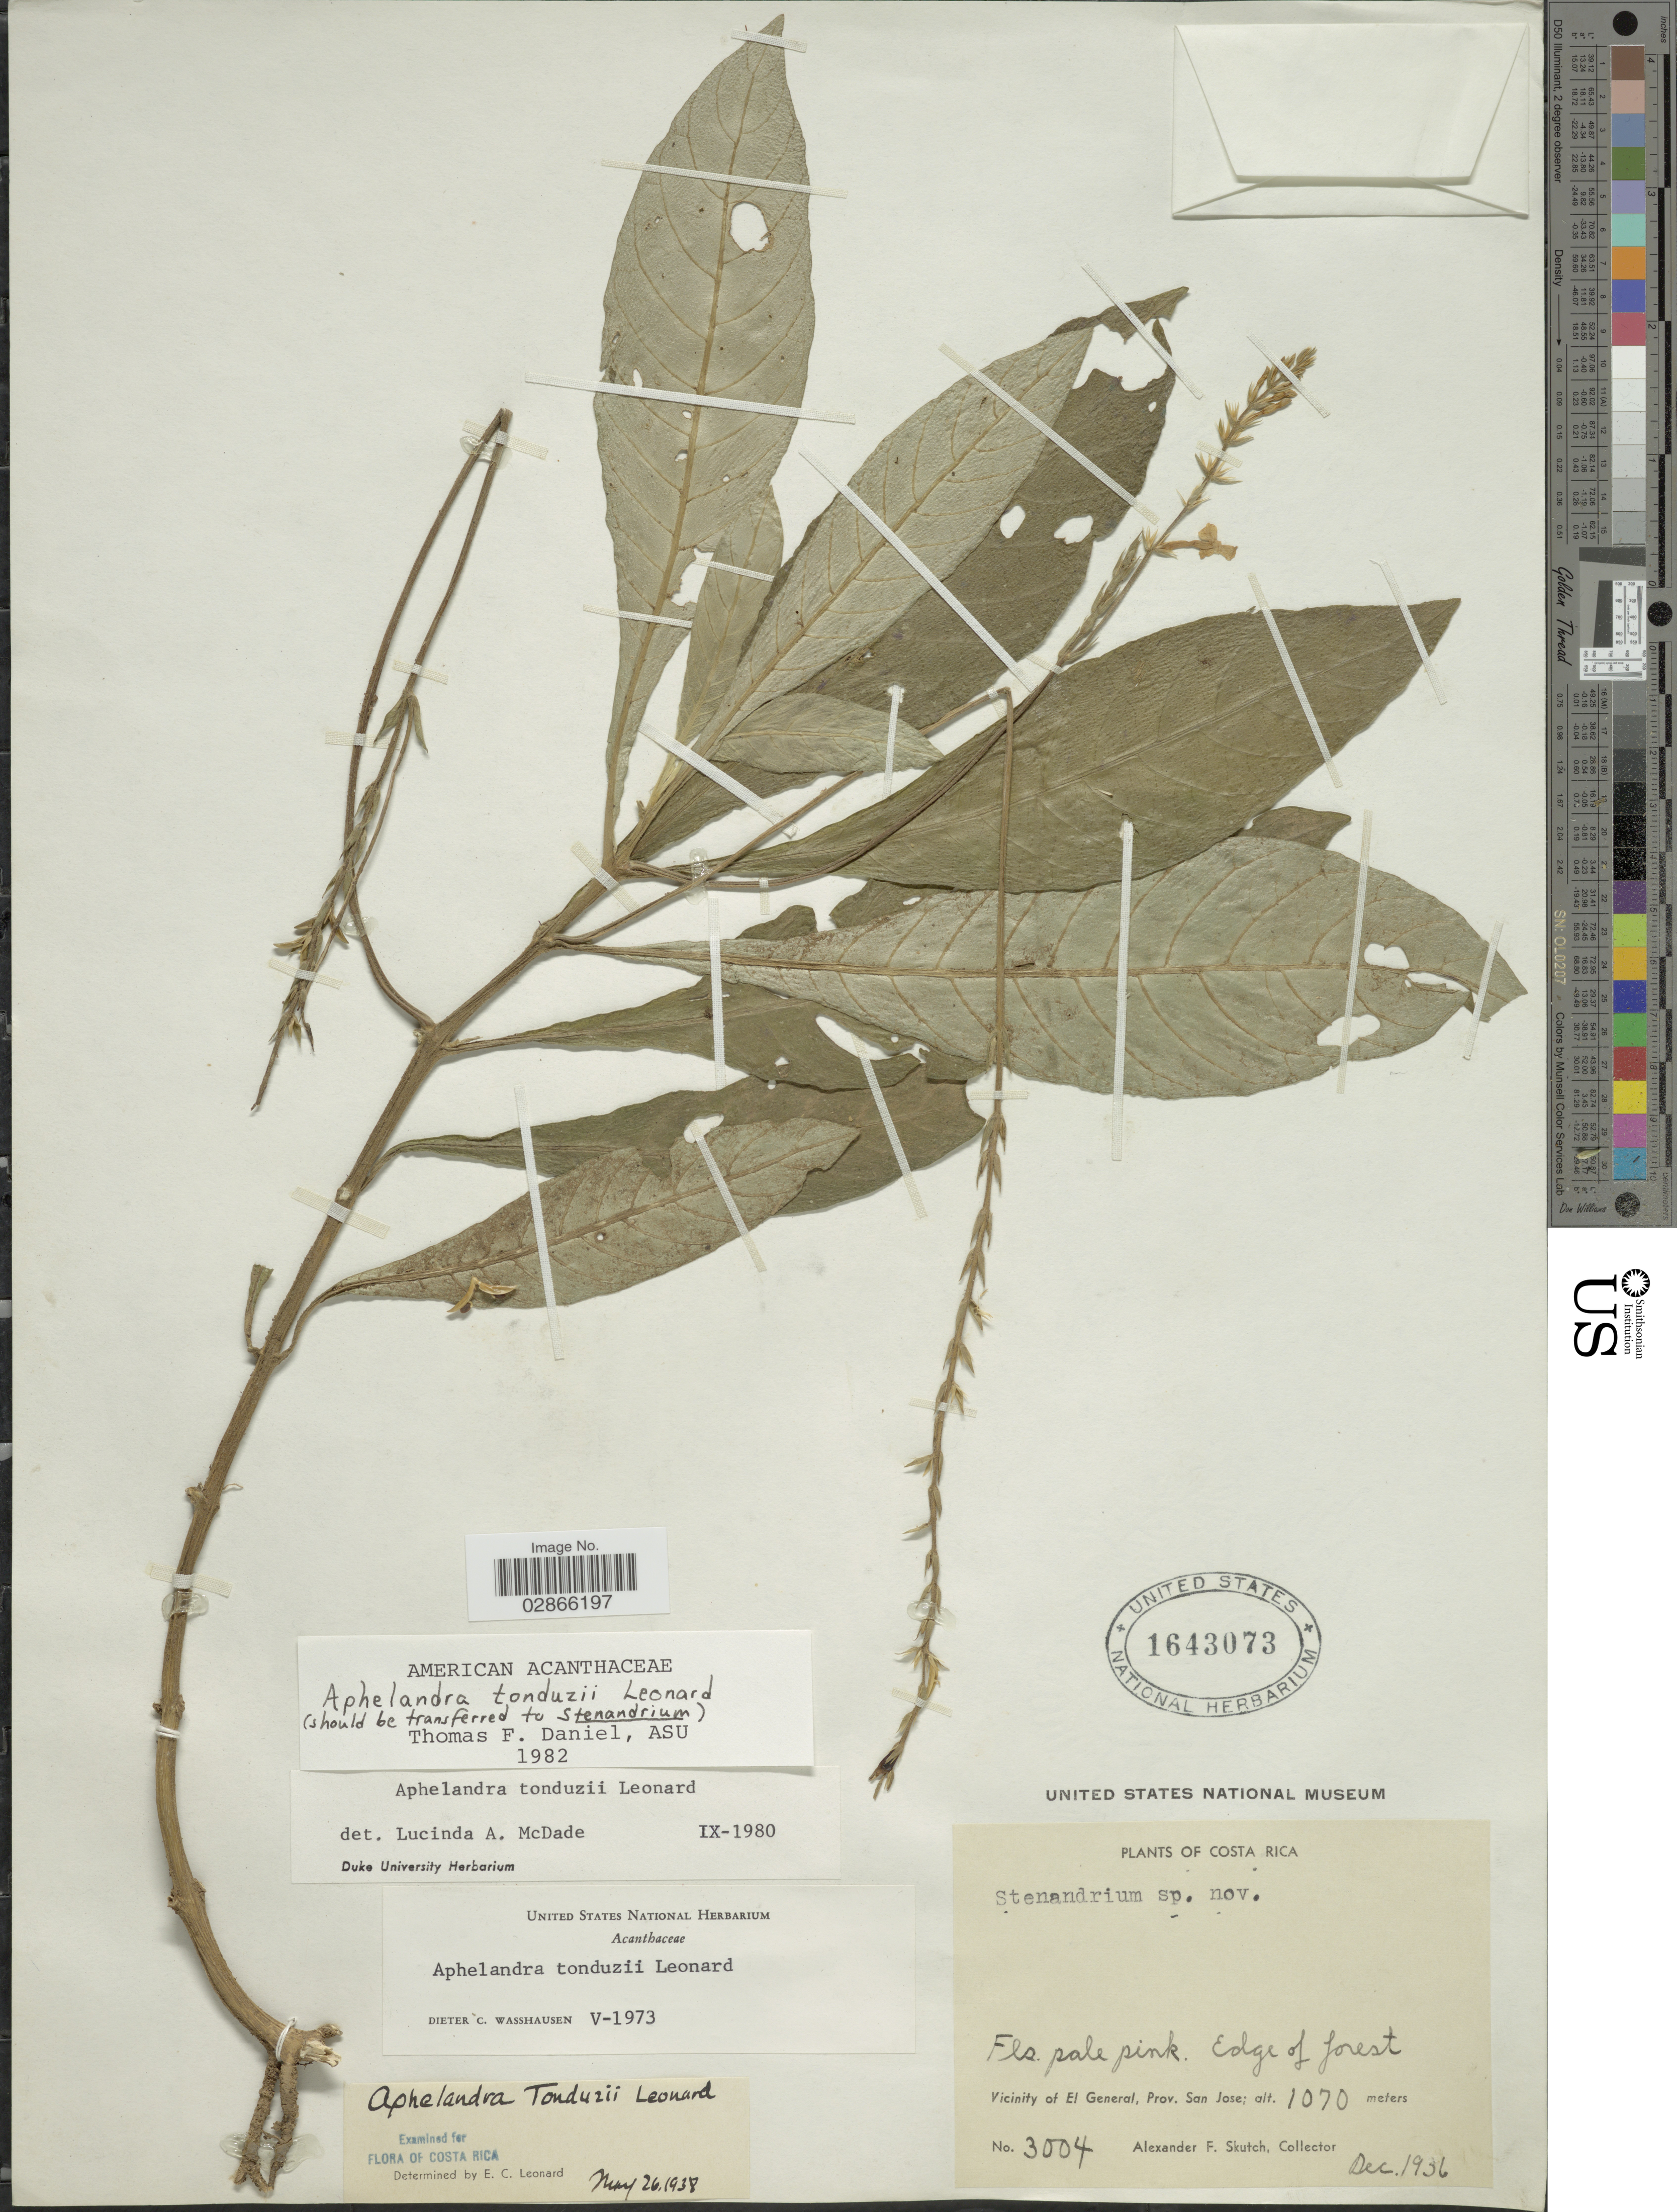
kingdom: Plantae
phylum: Tracheophyta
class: Magnoliopsida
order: Lamiales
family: Acanthaceae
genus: Aphelandra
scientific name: Aphelandra tonduzii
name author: Leonard in Standl.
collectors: A. F. Skutch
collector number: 3004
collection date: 1936-12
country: Costa Rica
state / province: San José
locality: Vicinity of El General.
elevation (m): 1070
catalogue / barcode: US 1643073